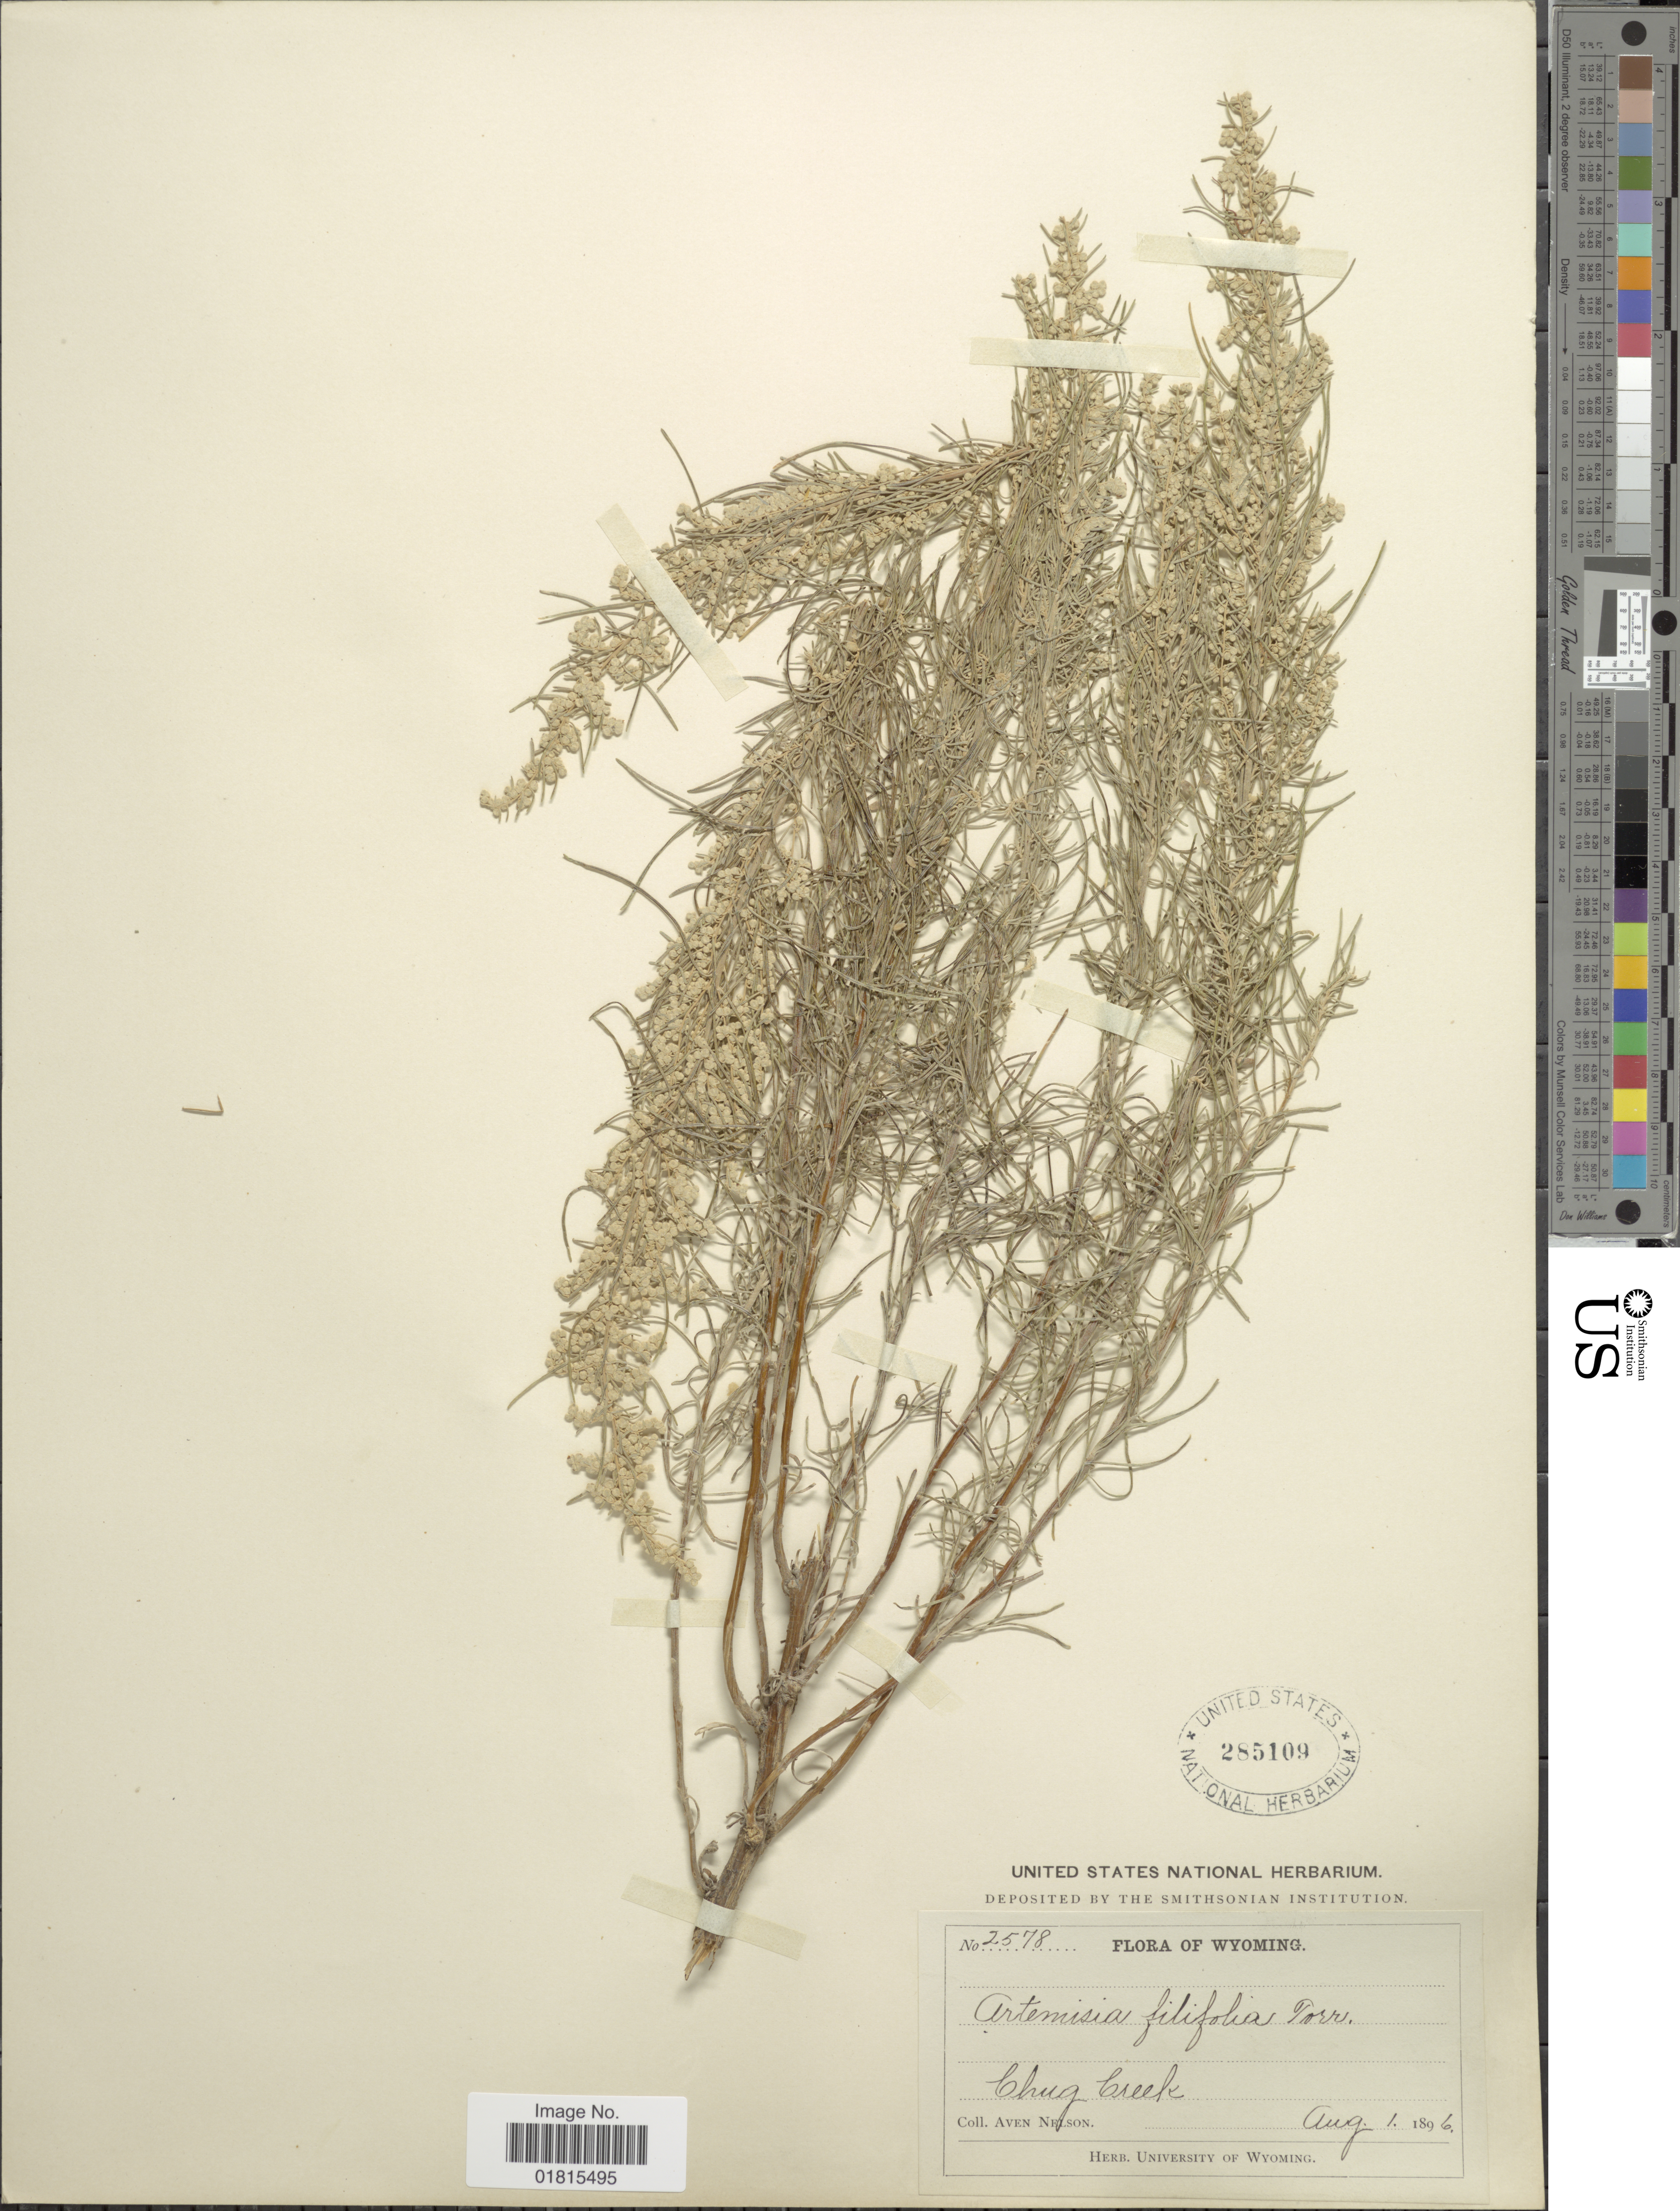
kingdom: Plantae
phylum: Tracheophyta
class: Magnoliopsida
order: Asterales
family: Asteraceae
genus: Artemisia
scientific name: Artemisia filifolia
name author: Torr.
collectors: A. Nelson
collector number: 2578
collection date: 1896-08-01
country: United States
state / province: Wyoming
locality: Chug Creek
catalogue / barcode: US 285109